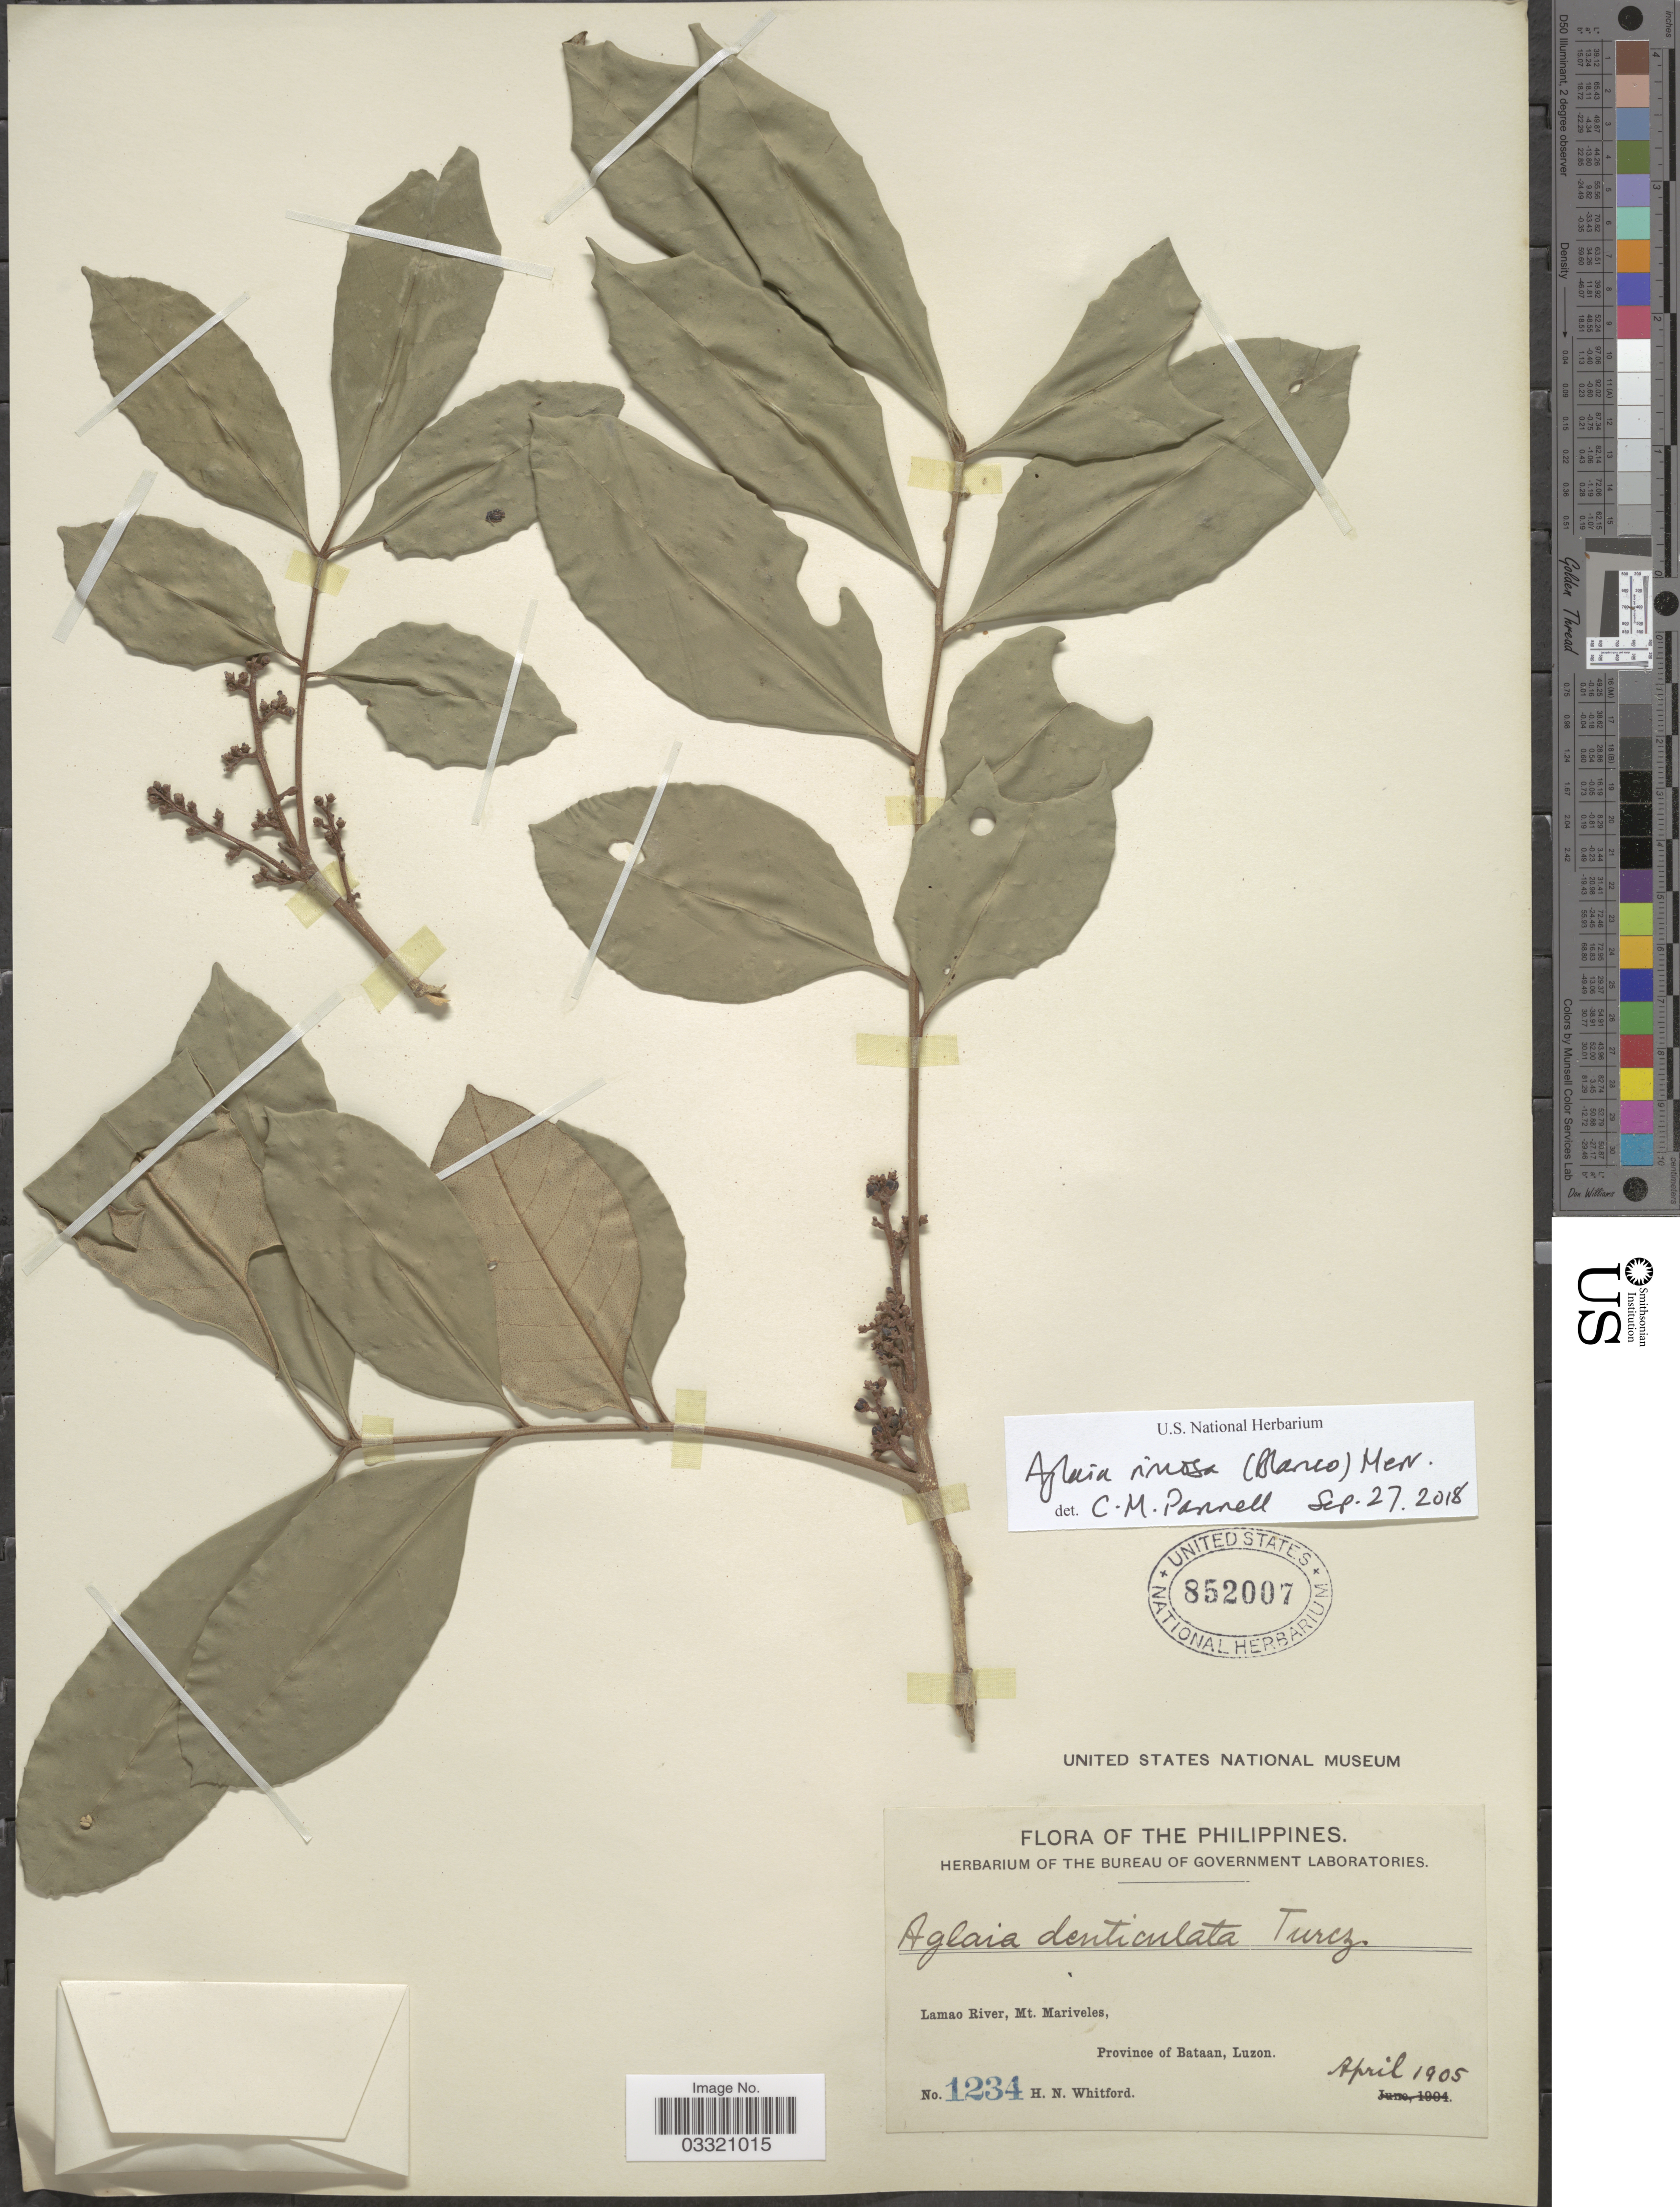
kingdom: Plantae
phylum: Tracheophyta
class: Magnoliopsida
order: Sapindales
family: Meliaceae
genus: Aglaia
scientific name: Aglaia rimosa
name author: (Blanco) Merr.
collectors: H. N. Whitford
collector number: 1234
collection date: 1905-04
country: Philippines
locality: Lamao River, Mt. Mariveles, Province of Bataan, Luzon.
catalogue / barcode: US 852007